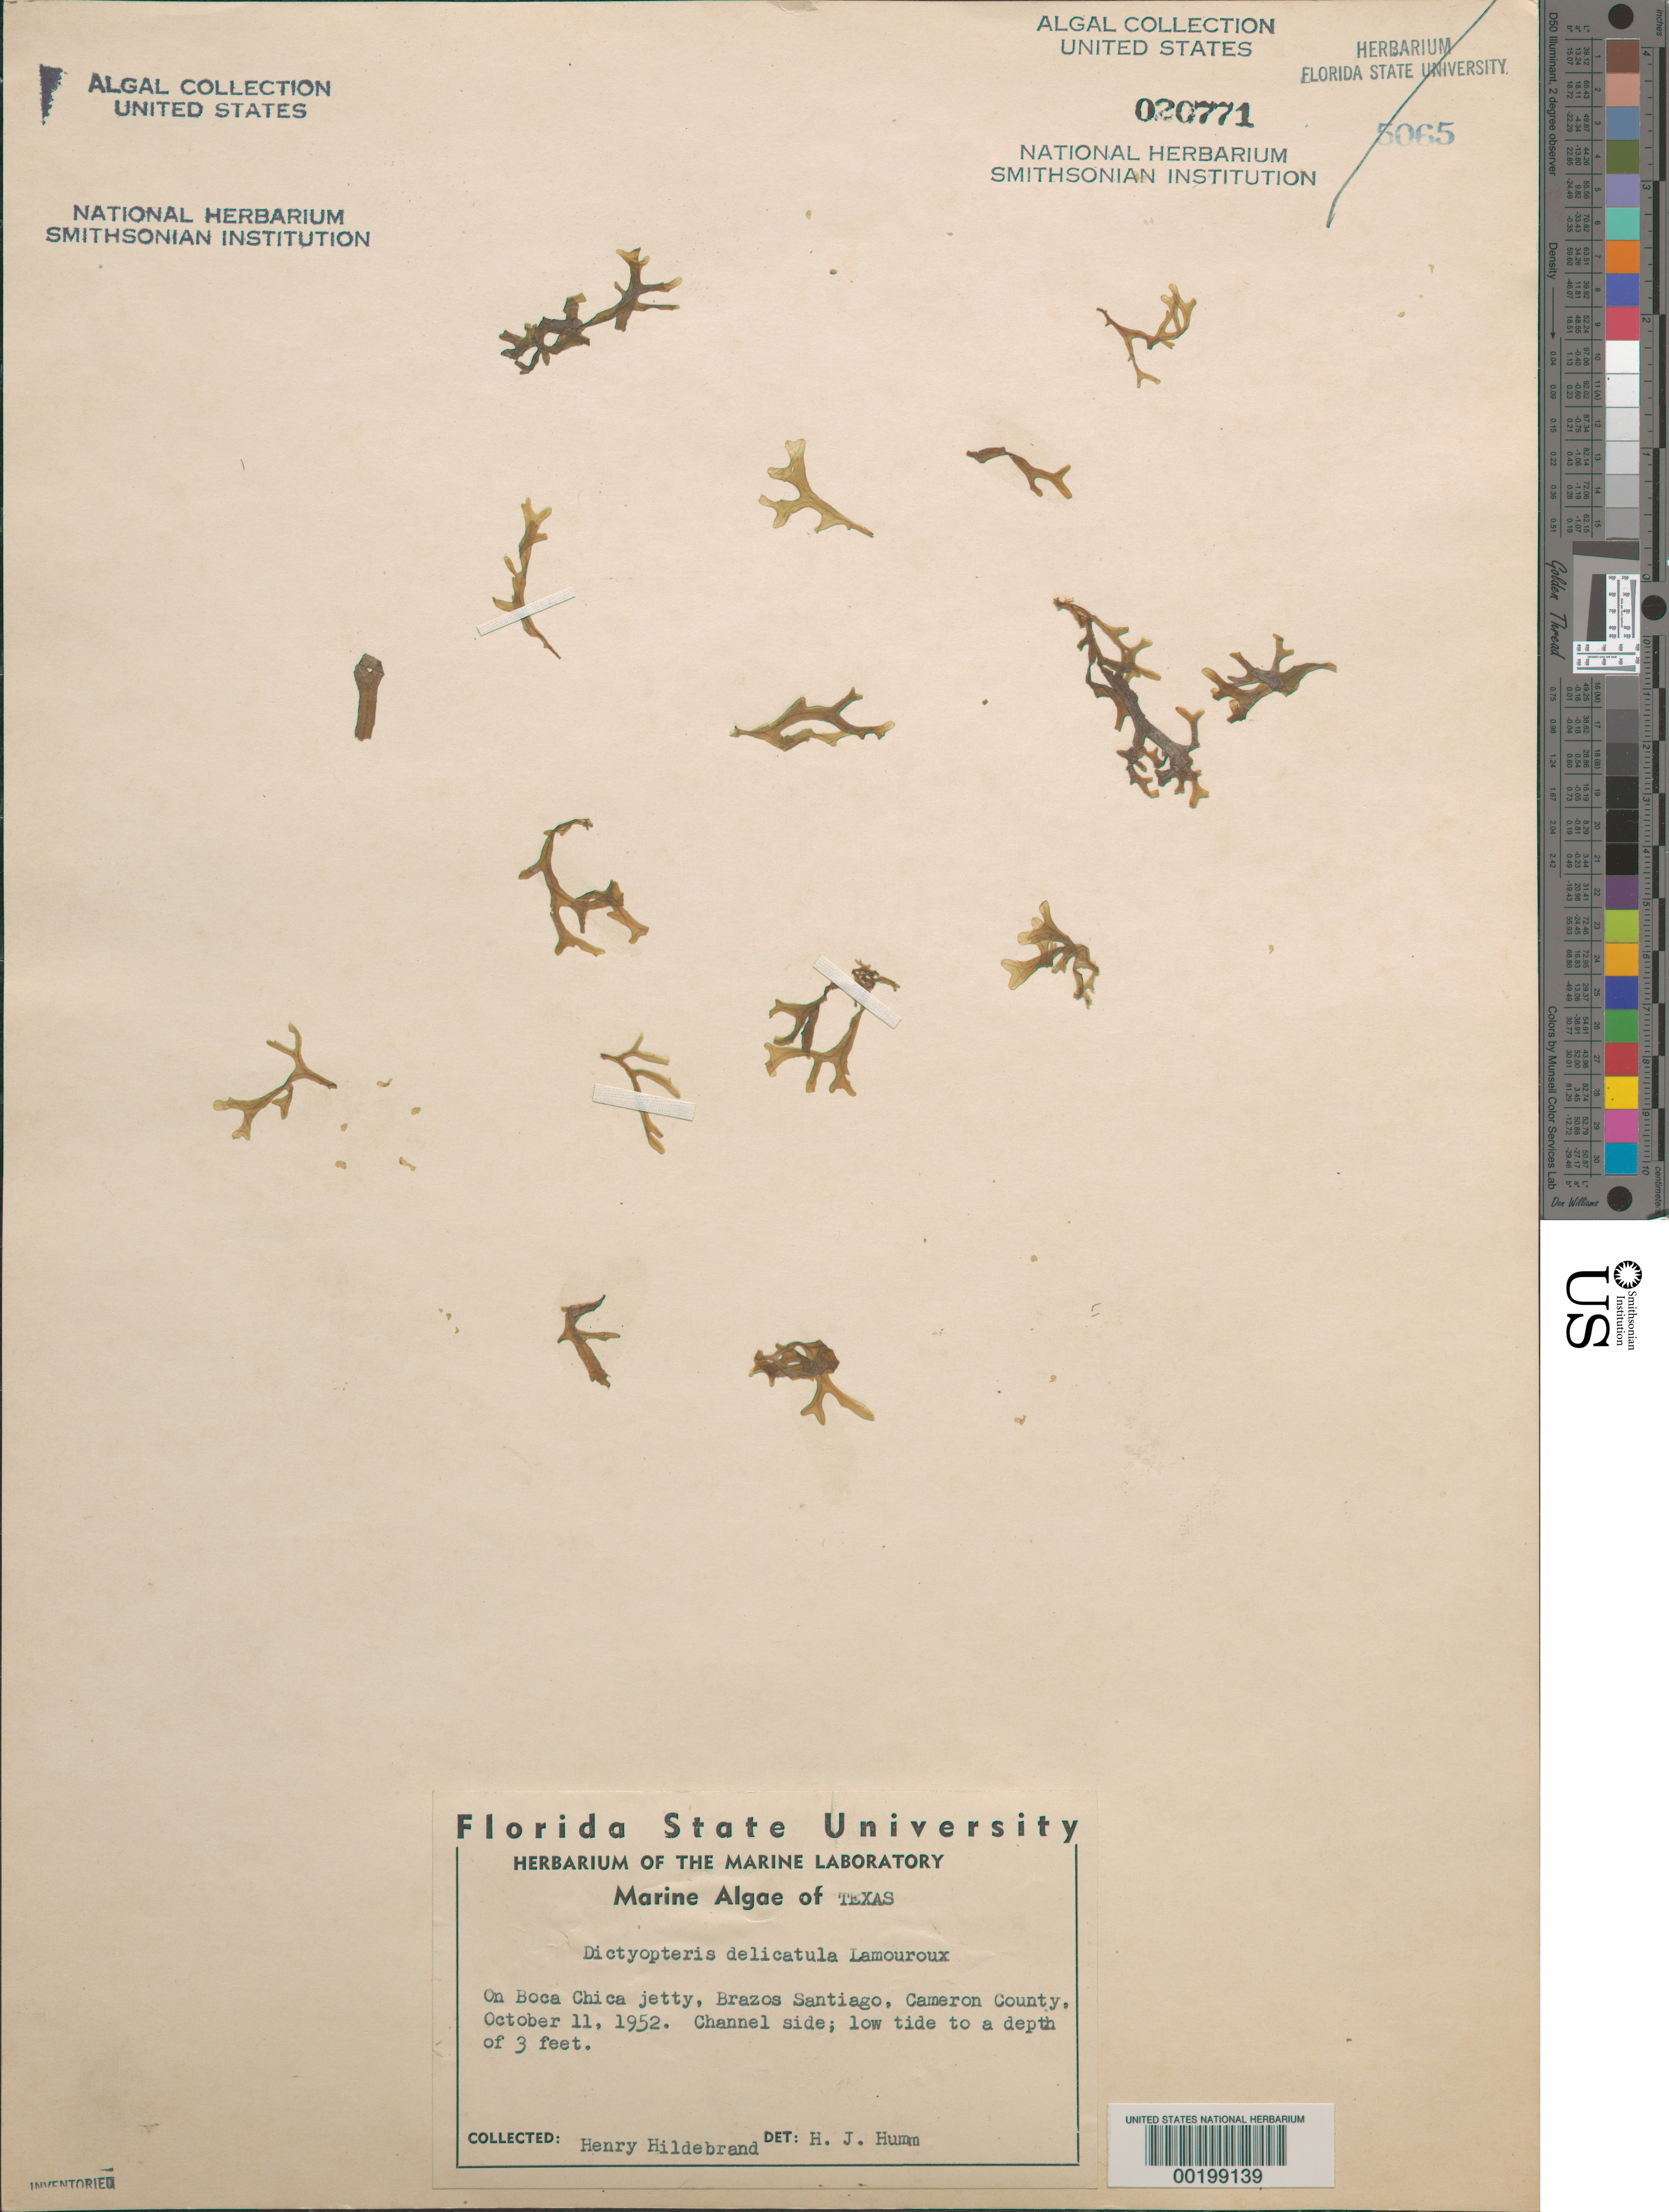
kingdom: Chromista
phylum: Ochrophyta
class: Phaeophyceae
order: Dictyotales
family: Dictyotaceae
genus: Dictyopteris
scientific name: Dictyopteris delicatula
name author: J.V.Lamouroux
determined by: Humm, Harold J.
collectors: H. Hildebrand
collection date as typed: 11 Oct 1952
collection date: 1952-10-11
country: United States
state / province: Texas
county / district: Cameron County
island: Brazos Island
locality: Boca Chica jetty, Brazos Santiago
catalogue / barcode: US 20771